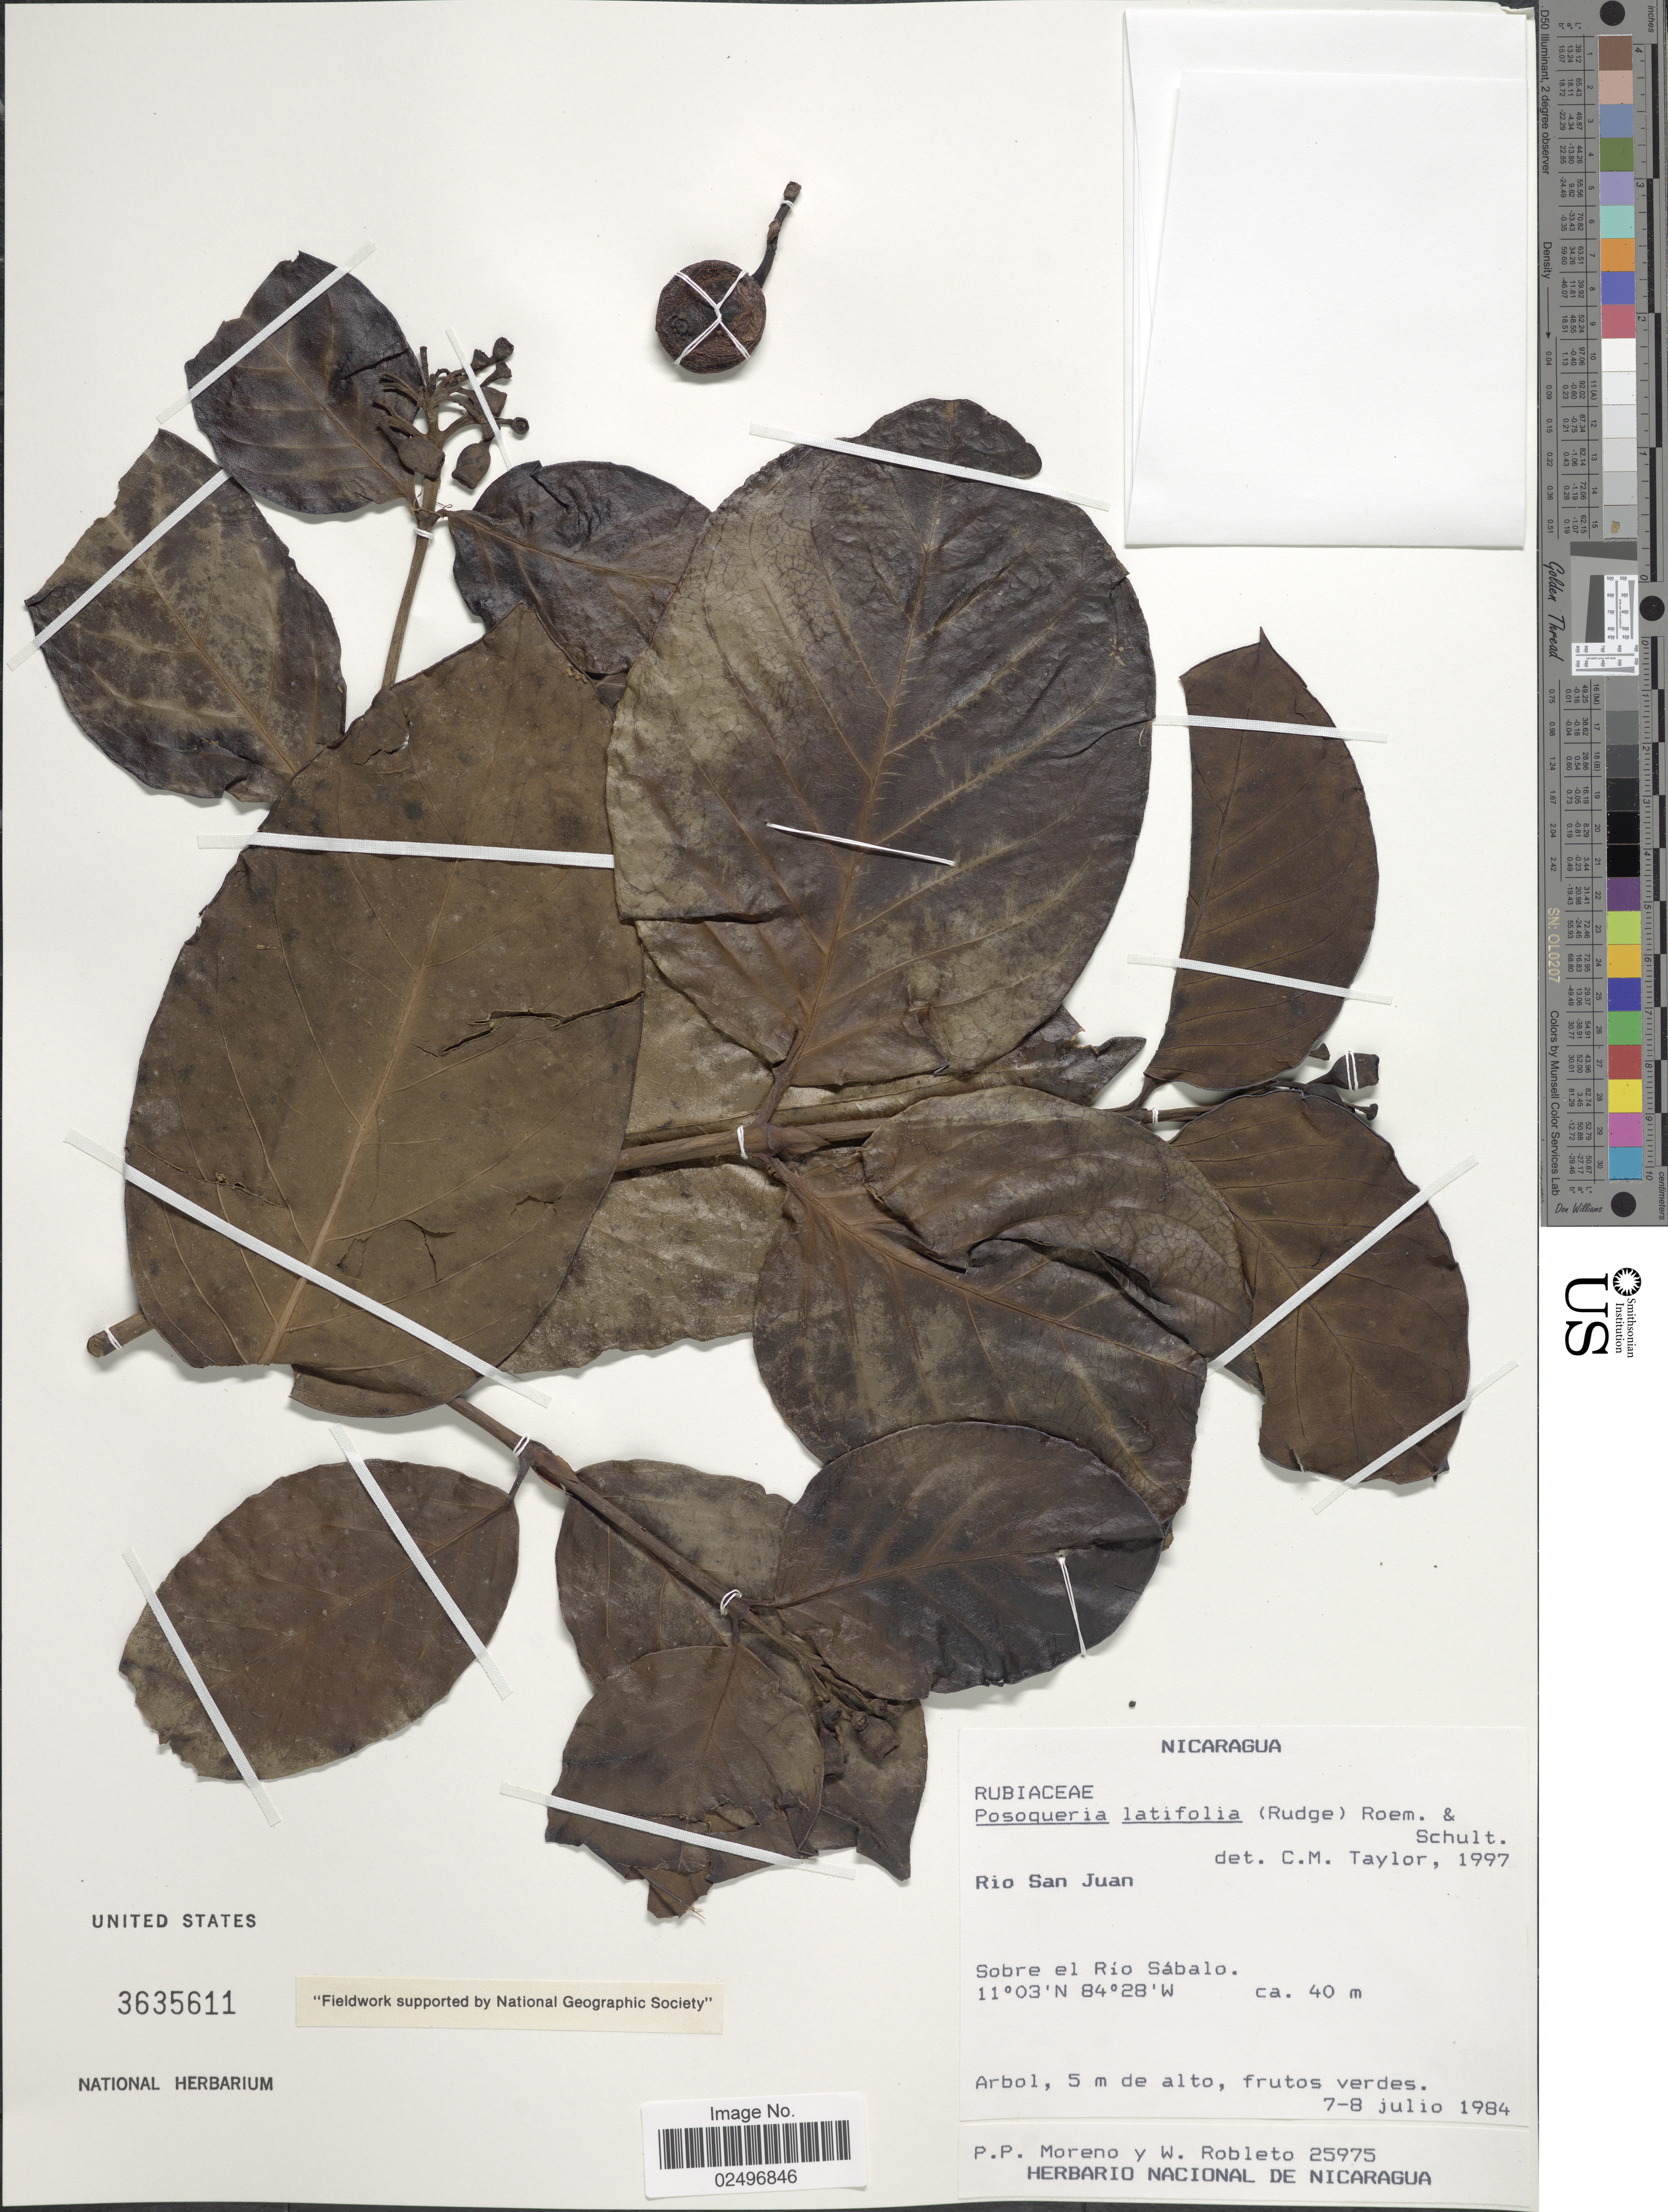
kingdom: Plantae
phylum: Tracheophyta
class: Magnoliopsida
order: Gentianales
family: Rubiaceae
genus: Posoqueria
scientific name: Posoqueria latifolia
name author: (Rudge) Roem. & Schult.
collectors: P. Moreno & W. Robleto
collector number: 25975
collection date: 1984-07-07/1984-07-08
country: Nicaragua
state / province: Rio San Juan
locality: Sobre el Río Sábalo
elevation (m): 40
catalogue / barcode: US 3635611